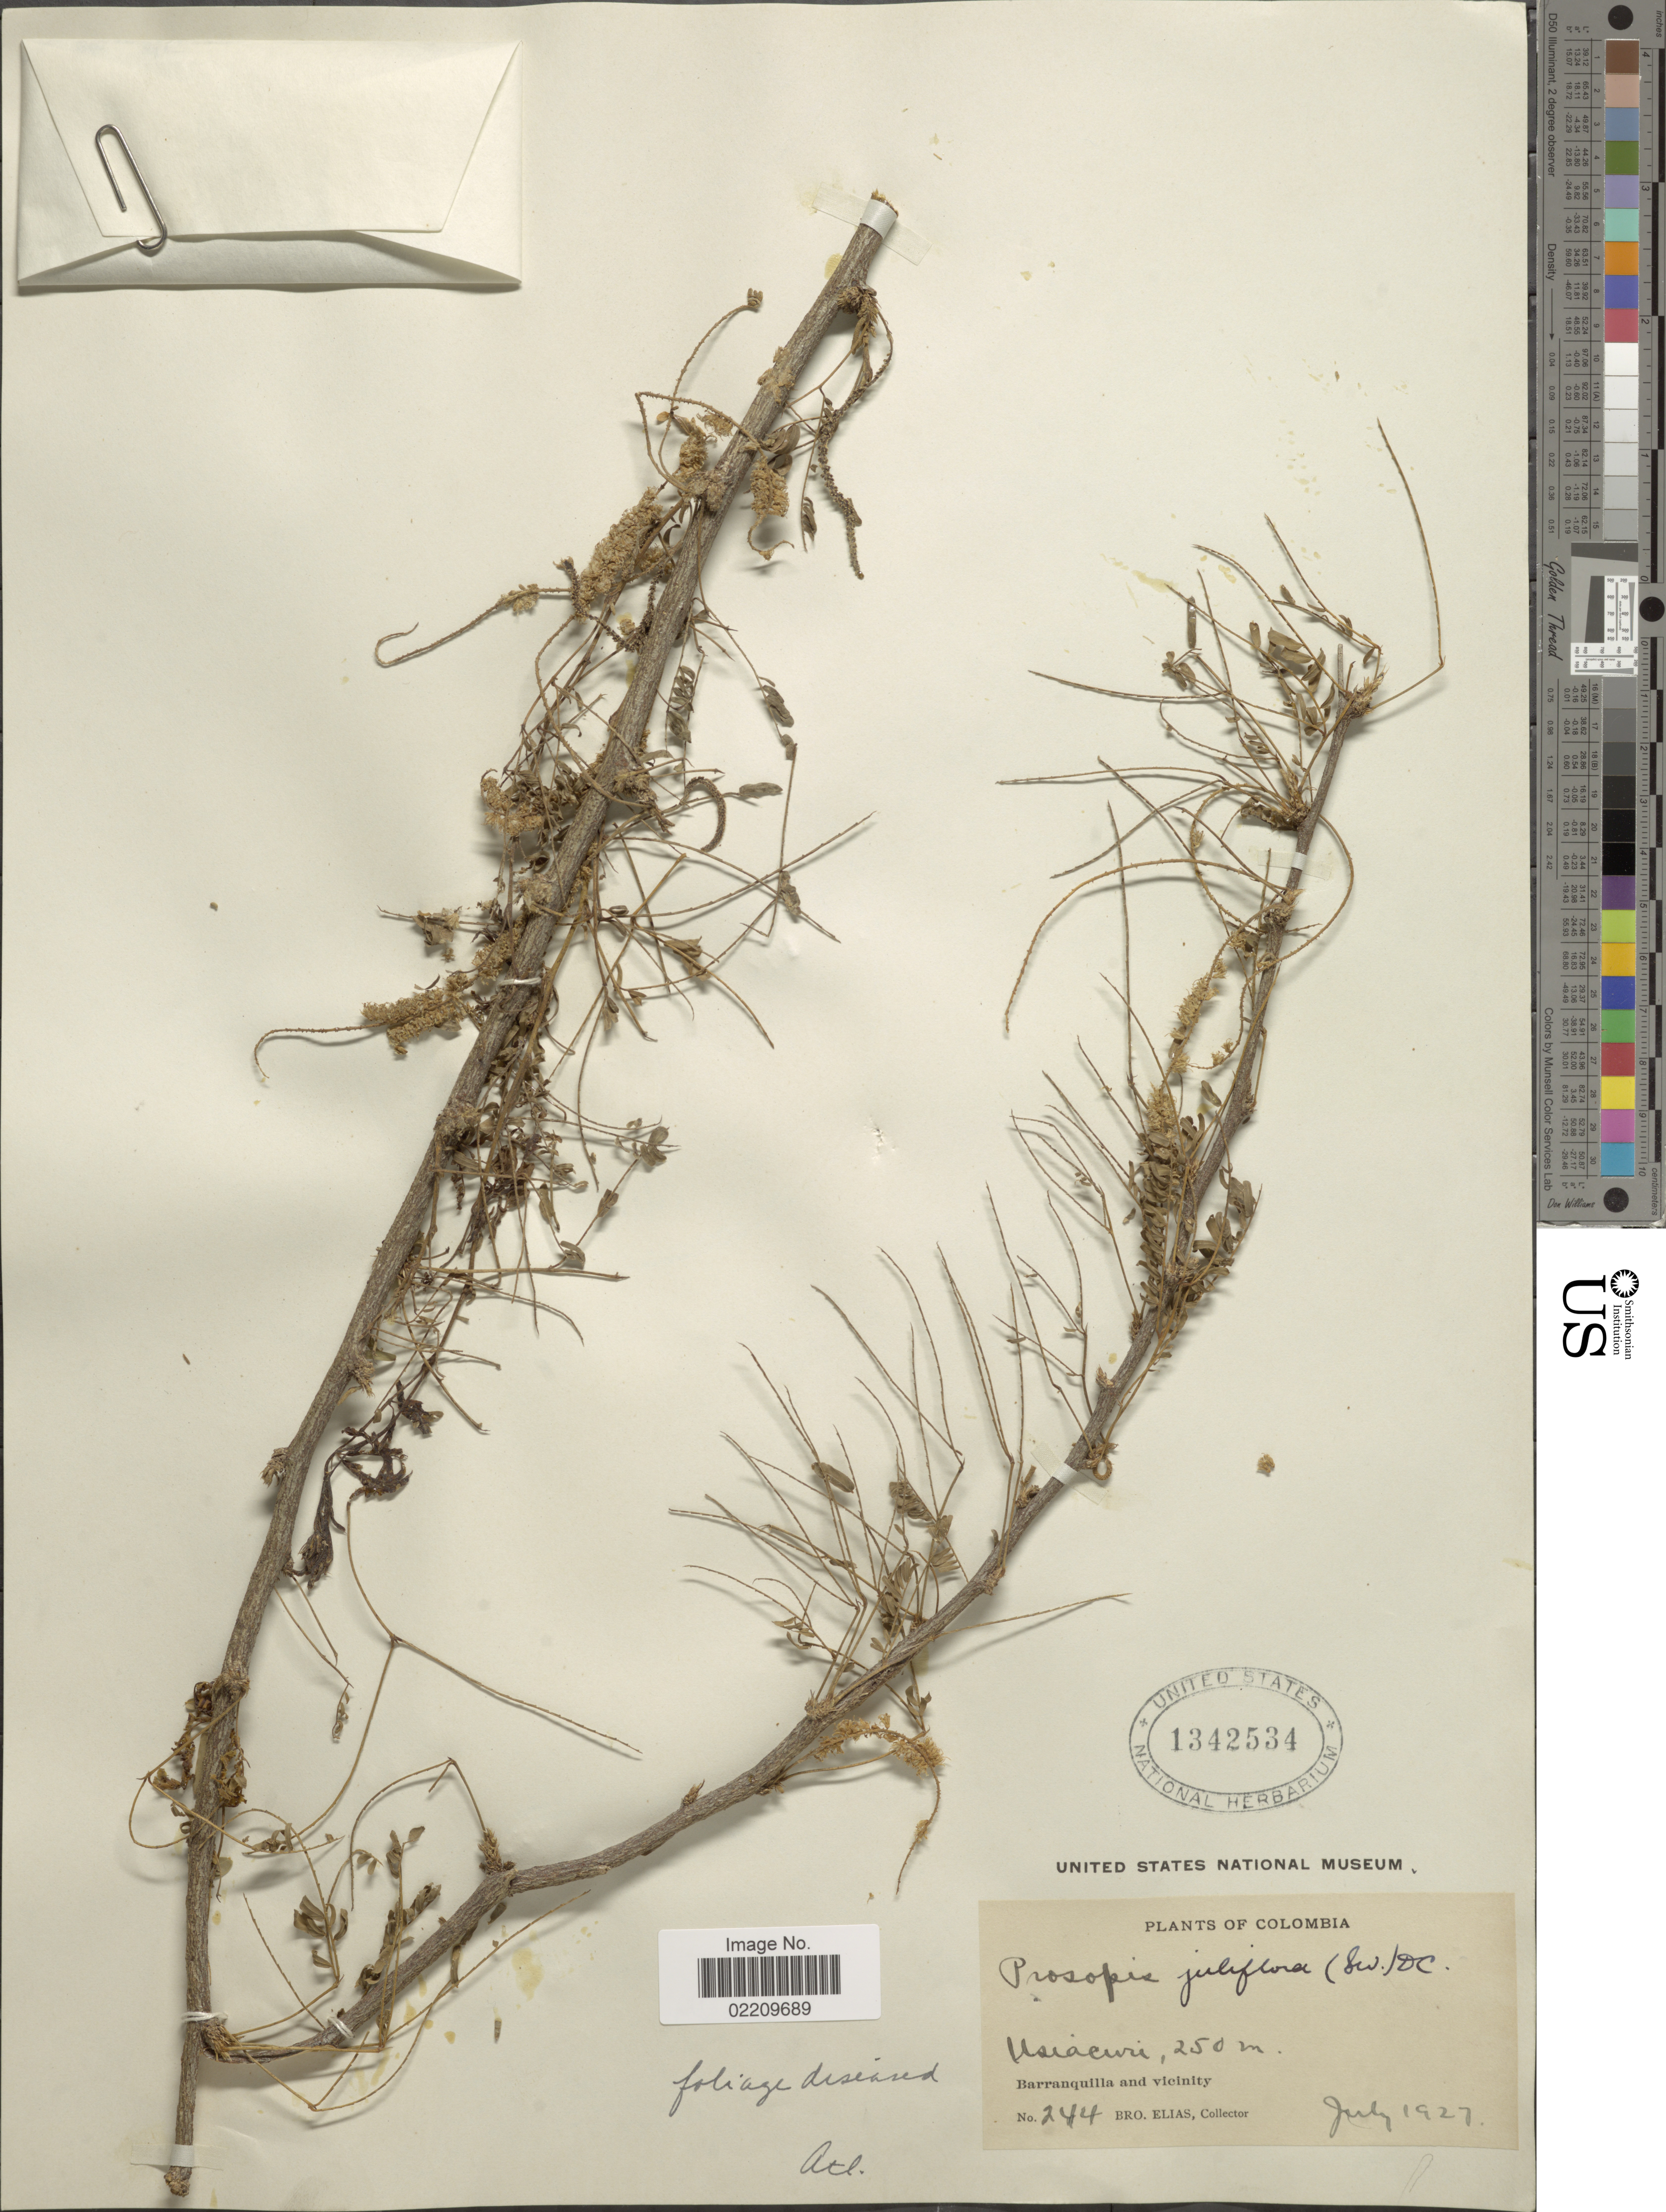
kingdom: Plantae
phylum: Tracheophyta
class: Magnoliopsida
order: Fabales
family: Fabaceae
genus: Neltuma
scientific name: Neltuma juliflora var. juliflora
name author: (Sw.) Raf.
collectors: Bro. Elias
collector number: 244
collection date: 1927-07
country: Colombia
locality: Usiacuri. Barranquilla and vicinity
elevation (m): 250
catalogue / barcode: US 1342534